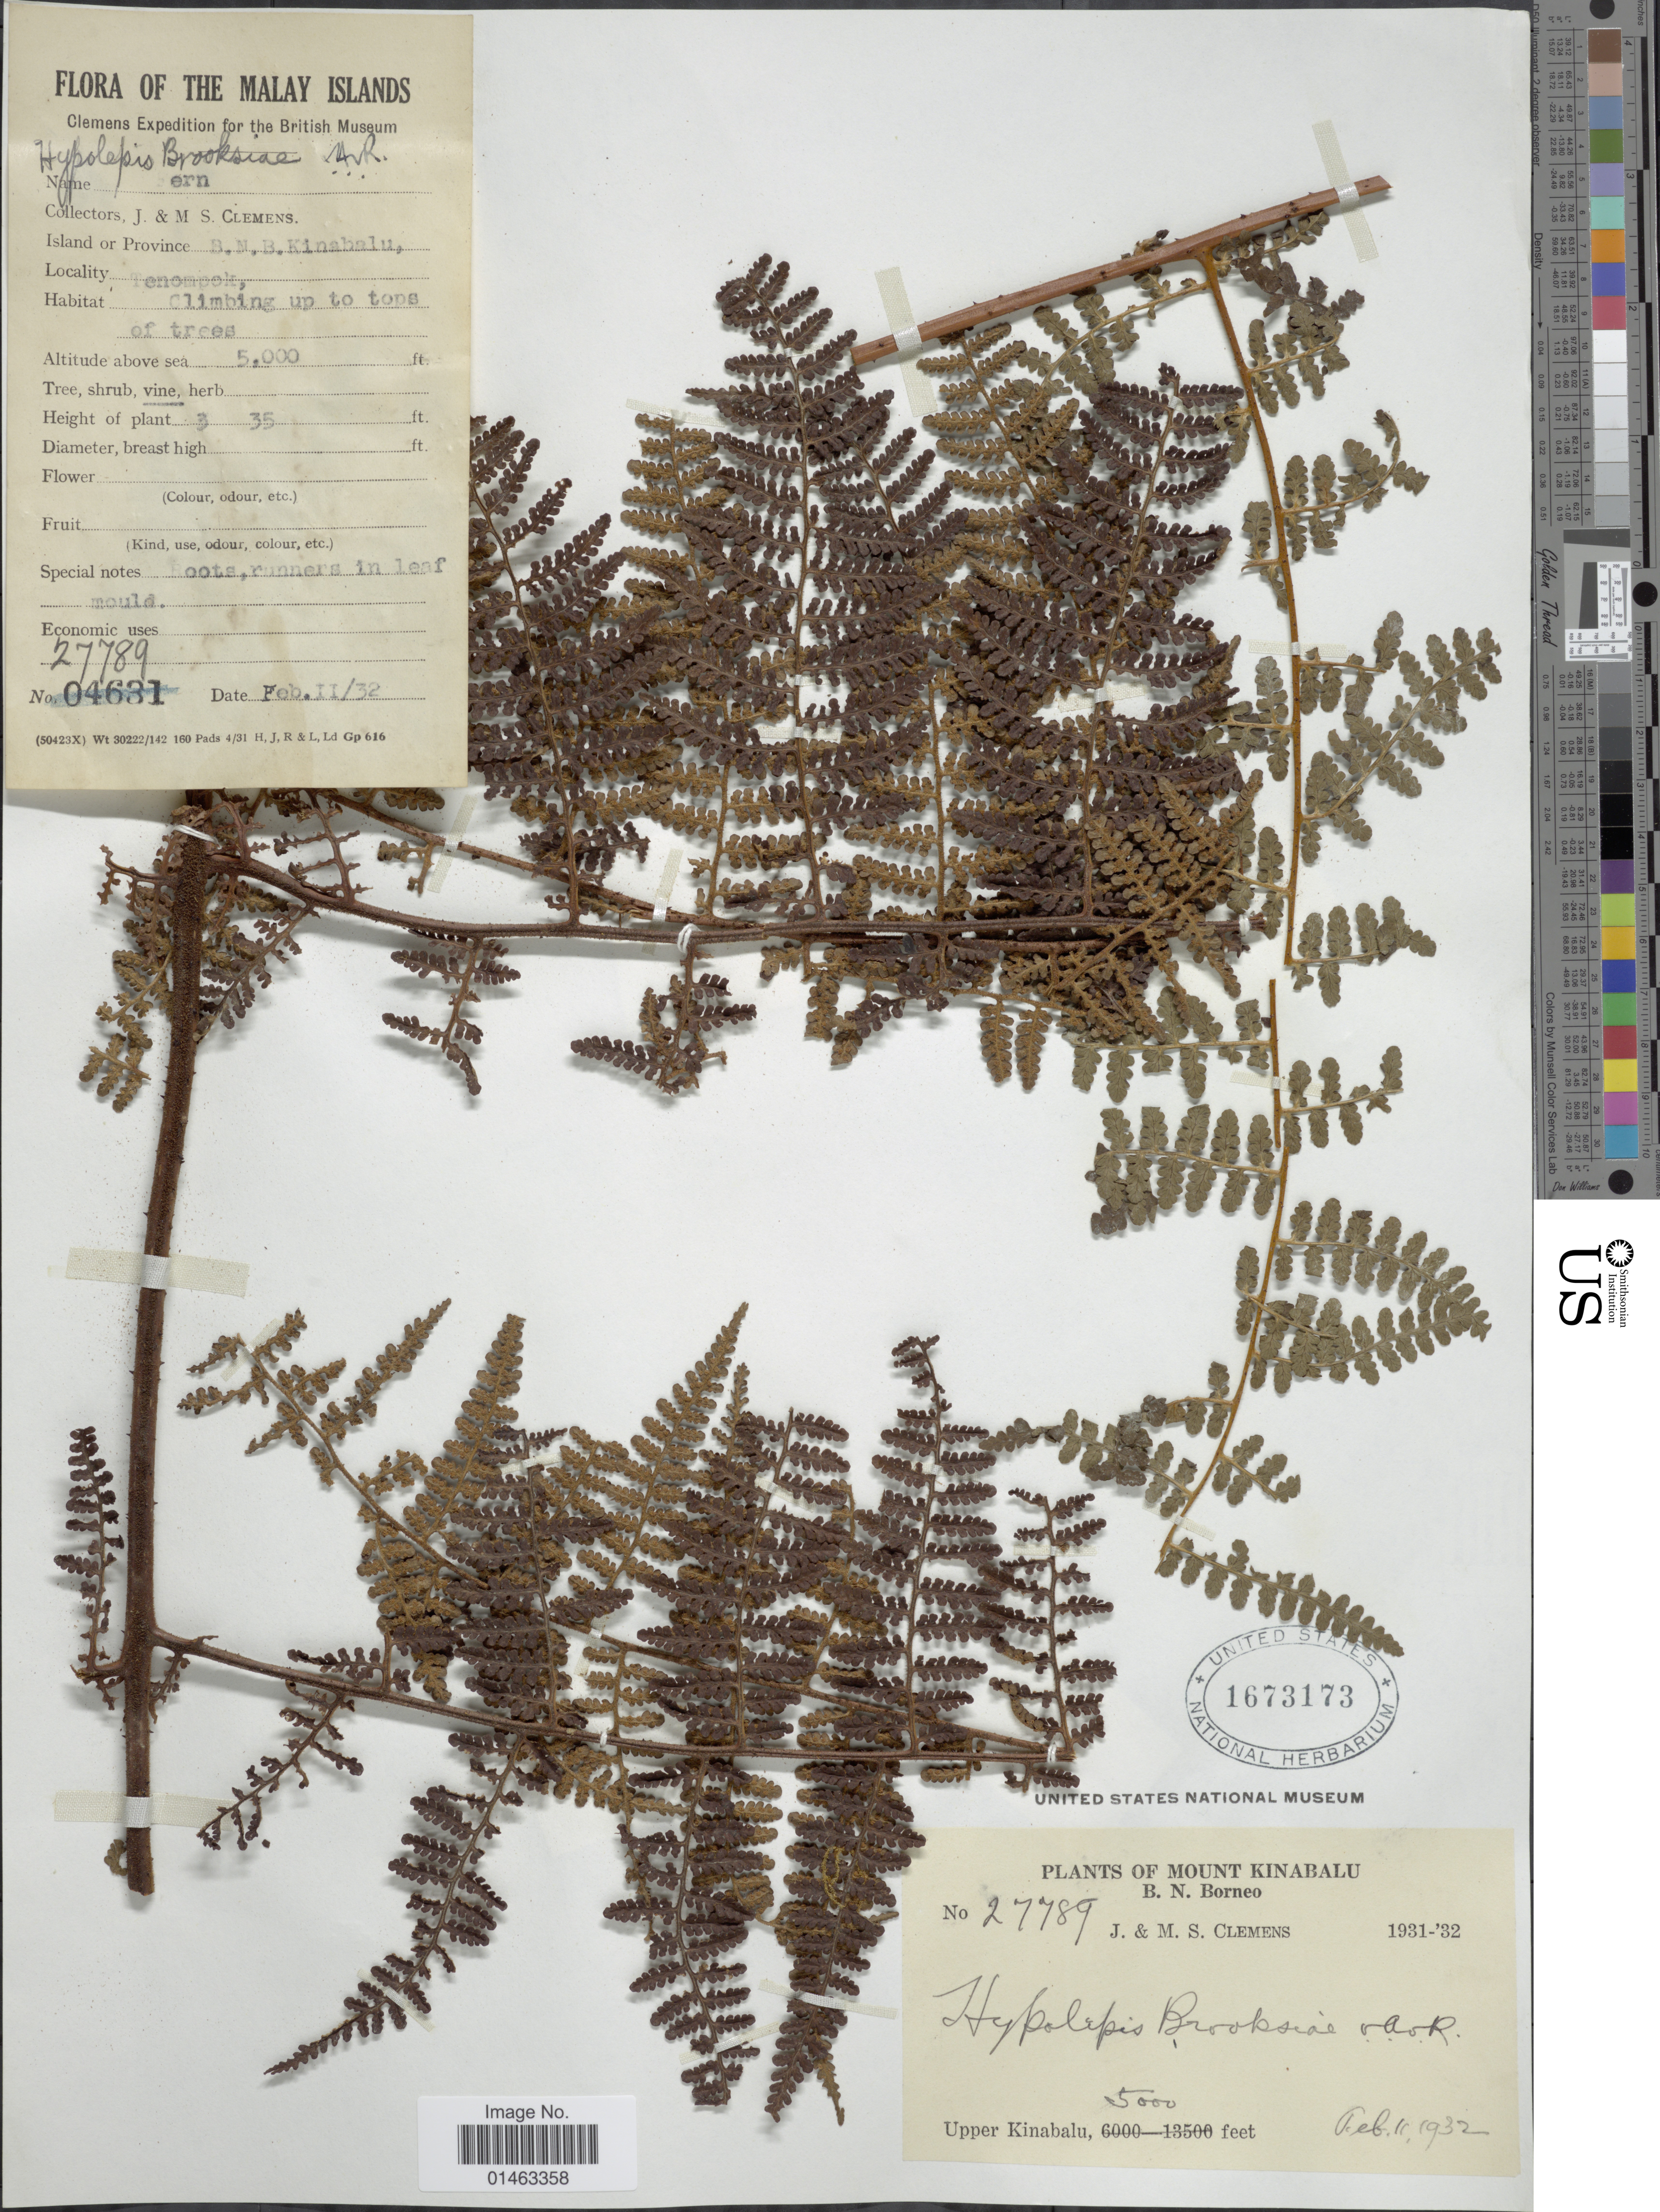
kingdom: Plantae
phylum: Tracheophyta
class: Polypodiopsida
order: Polypodiales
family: Dennstaedtiaceae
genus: Hypolepis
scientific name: Hypolepis brooksiae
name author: Alderw.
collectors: J. Clemens & M. S. Clemens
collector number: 27789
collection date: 1932-02-11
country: Malaysia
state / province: Sabah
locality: FLora of the Malay Islands, Mount Kinabalu, B.N. Borneo, Upper Kinabalu, Tenompok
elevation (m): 1524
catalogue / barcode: US 1673173